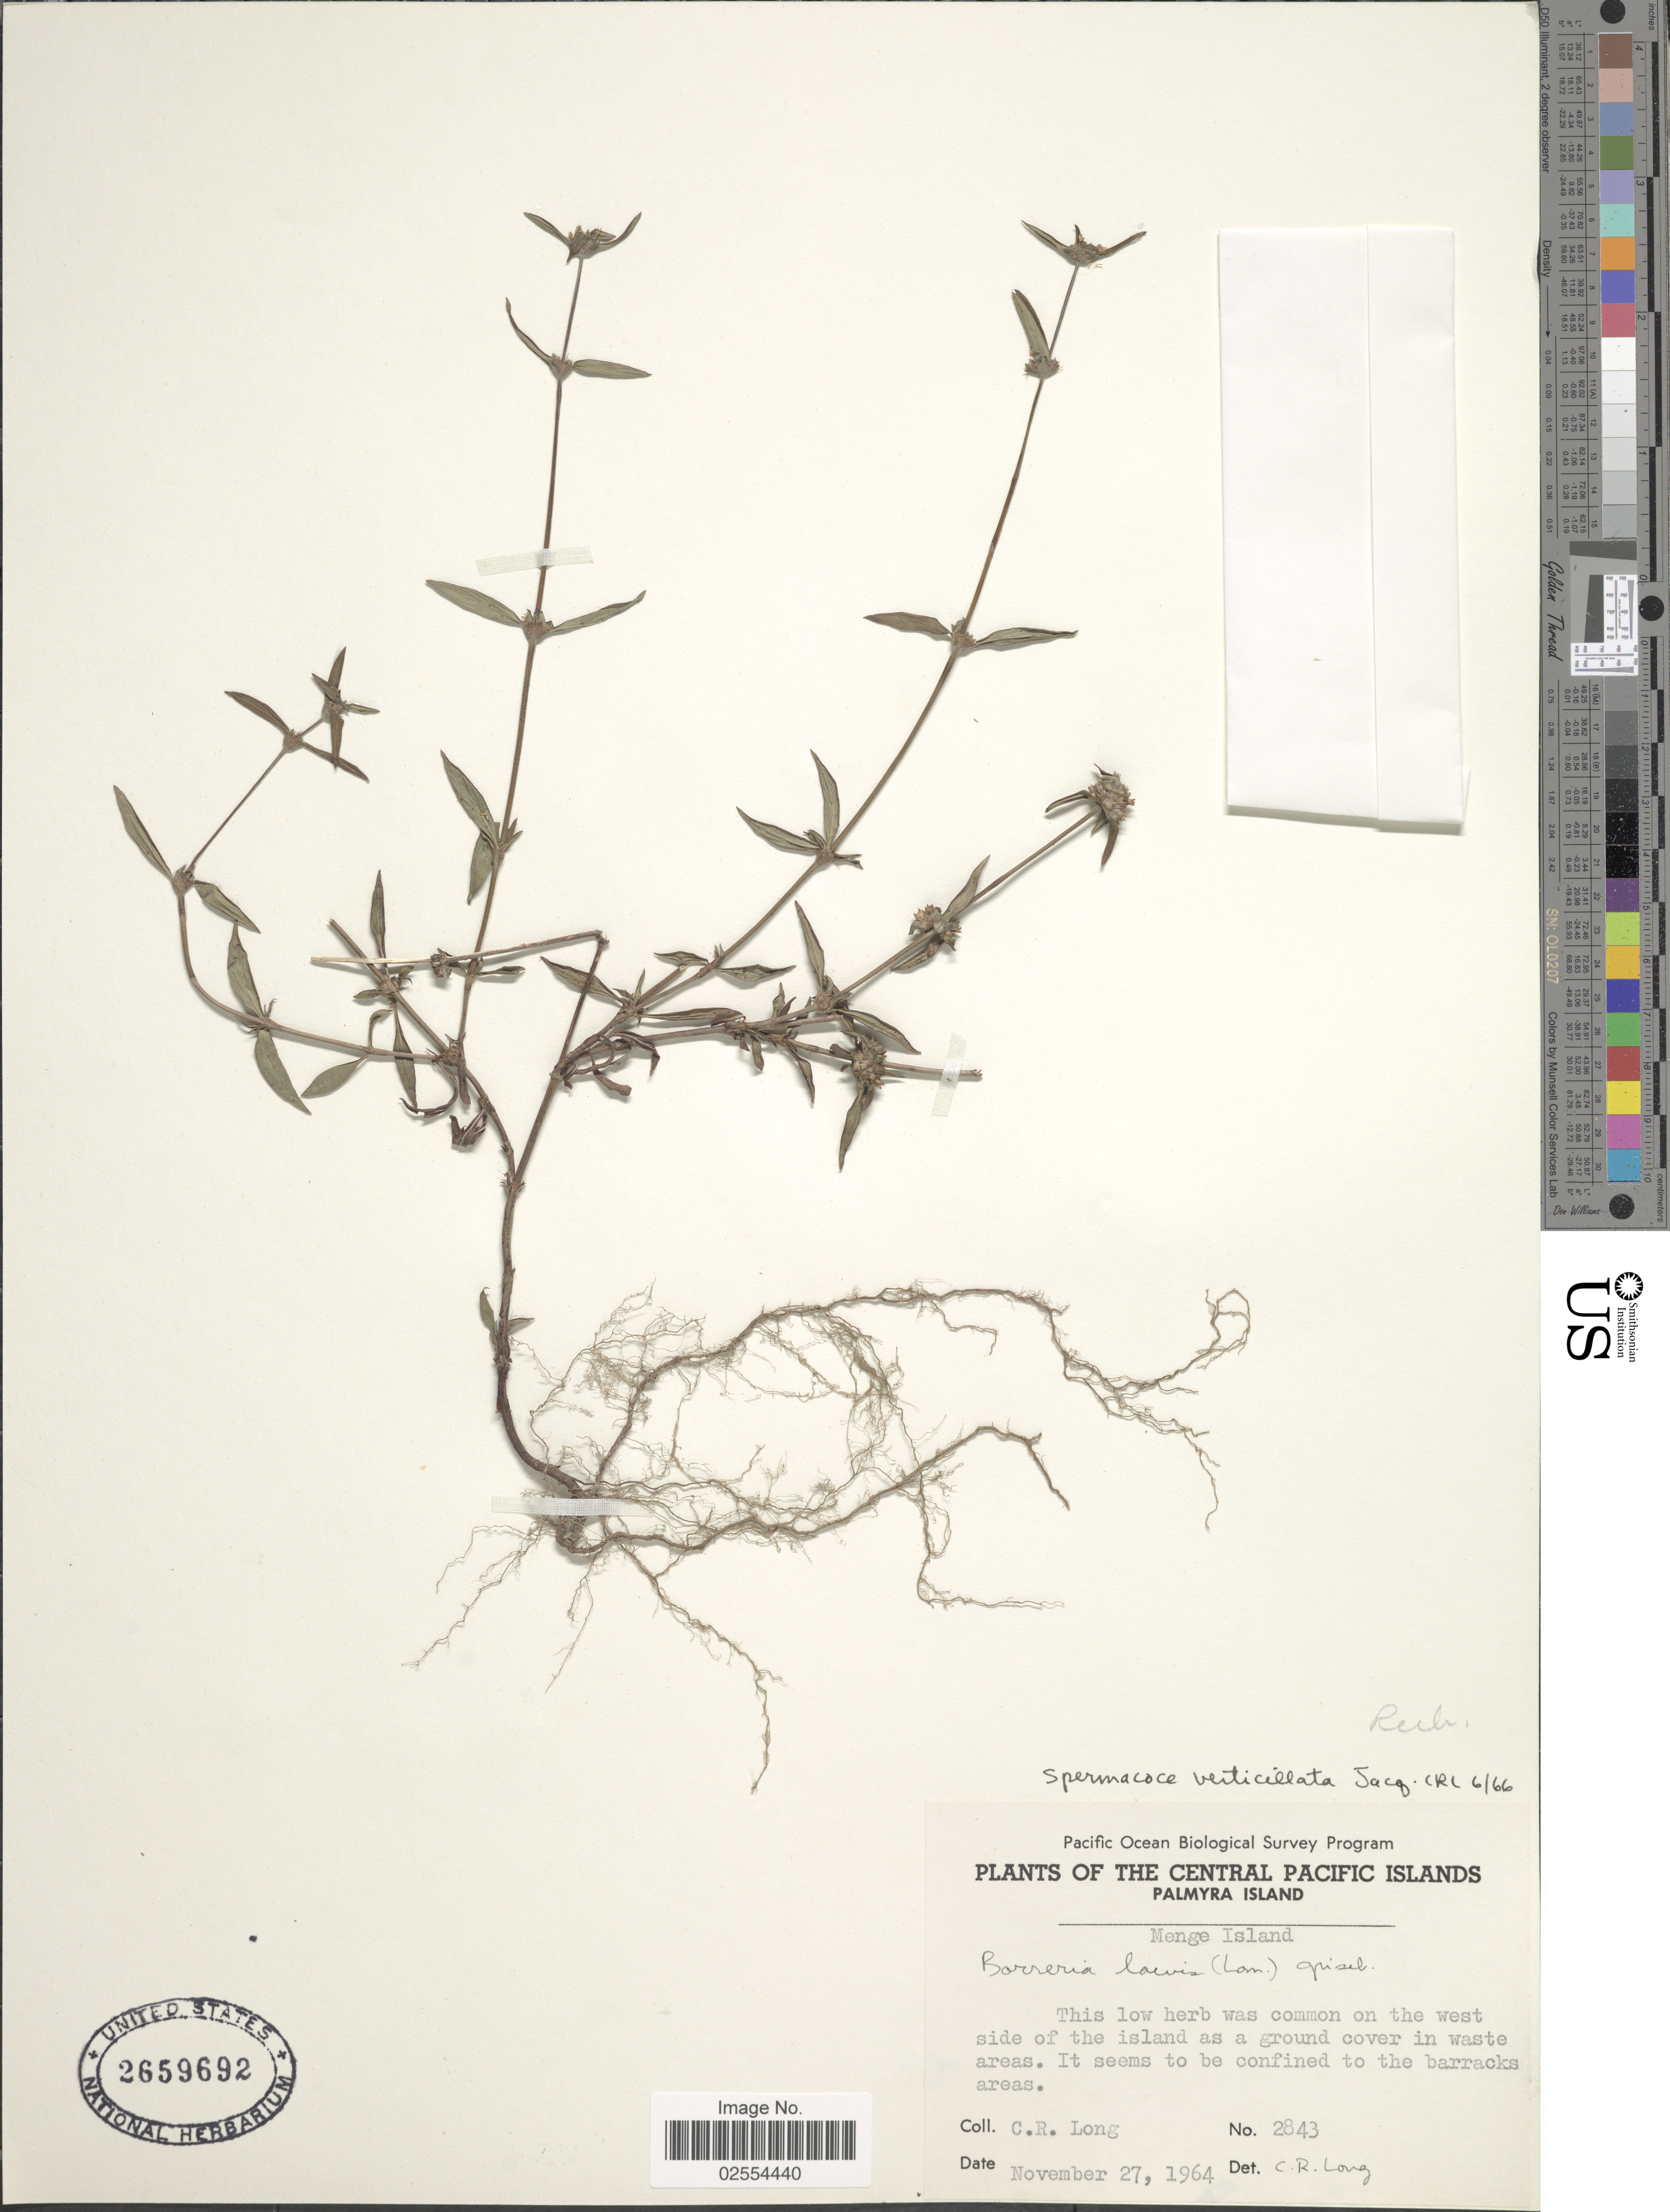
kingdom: Plantae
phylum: Tracheophyta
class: Magnoliopsida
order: Gentianales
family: Rubiaceae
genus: Spermacoce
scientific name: Spermacoce verticillata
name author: L.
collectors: C. R. Long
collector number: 2843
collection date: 1964-11-27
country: U.S. Administered Pacific Islands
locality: Central Pacific Islands, Palmyra Island, Menge Island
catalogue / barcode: US 2659692